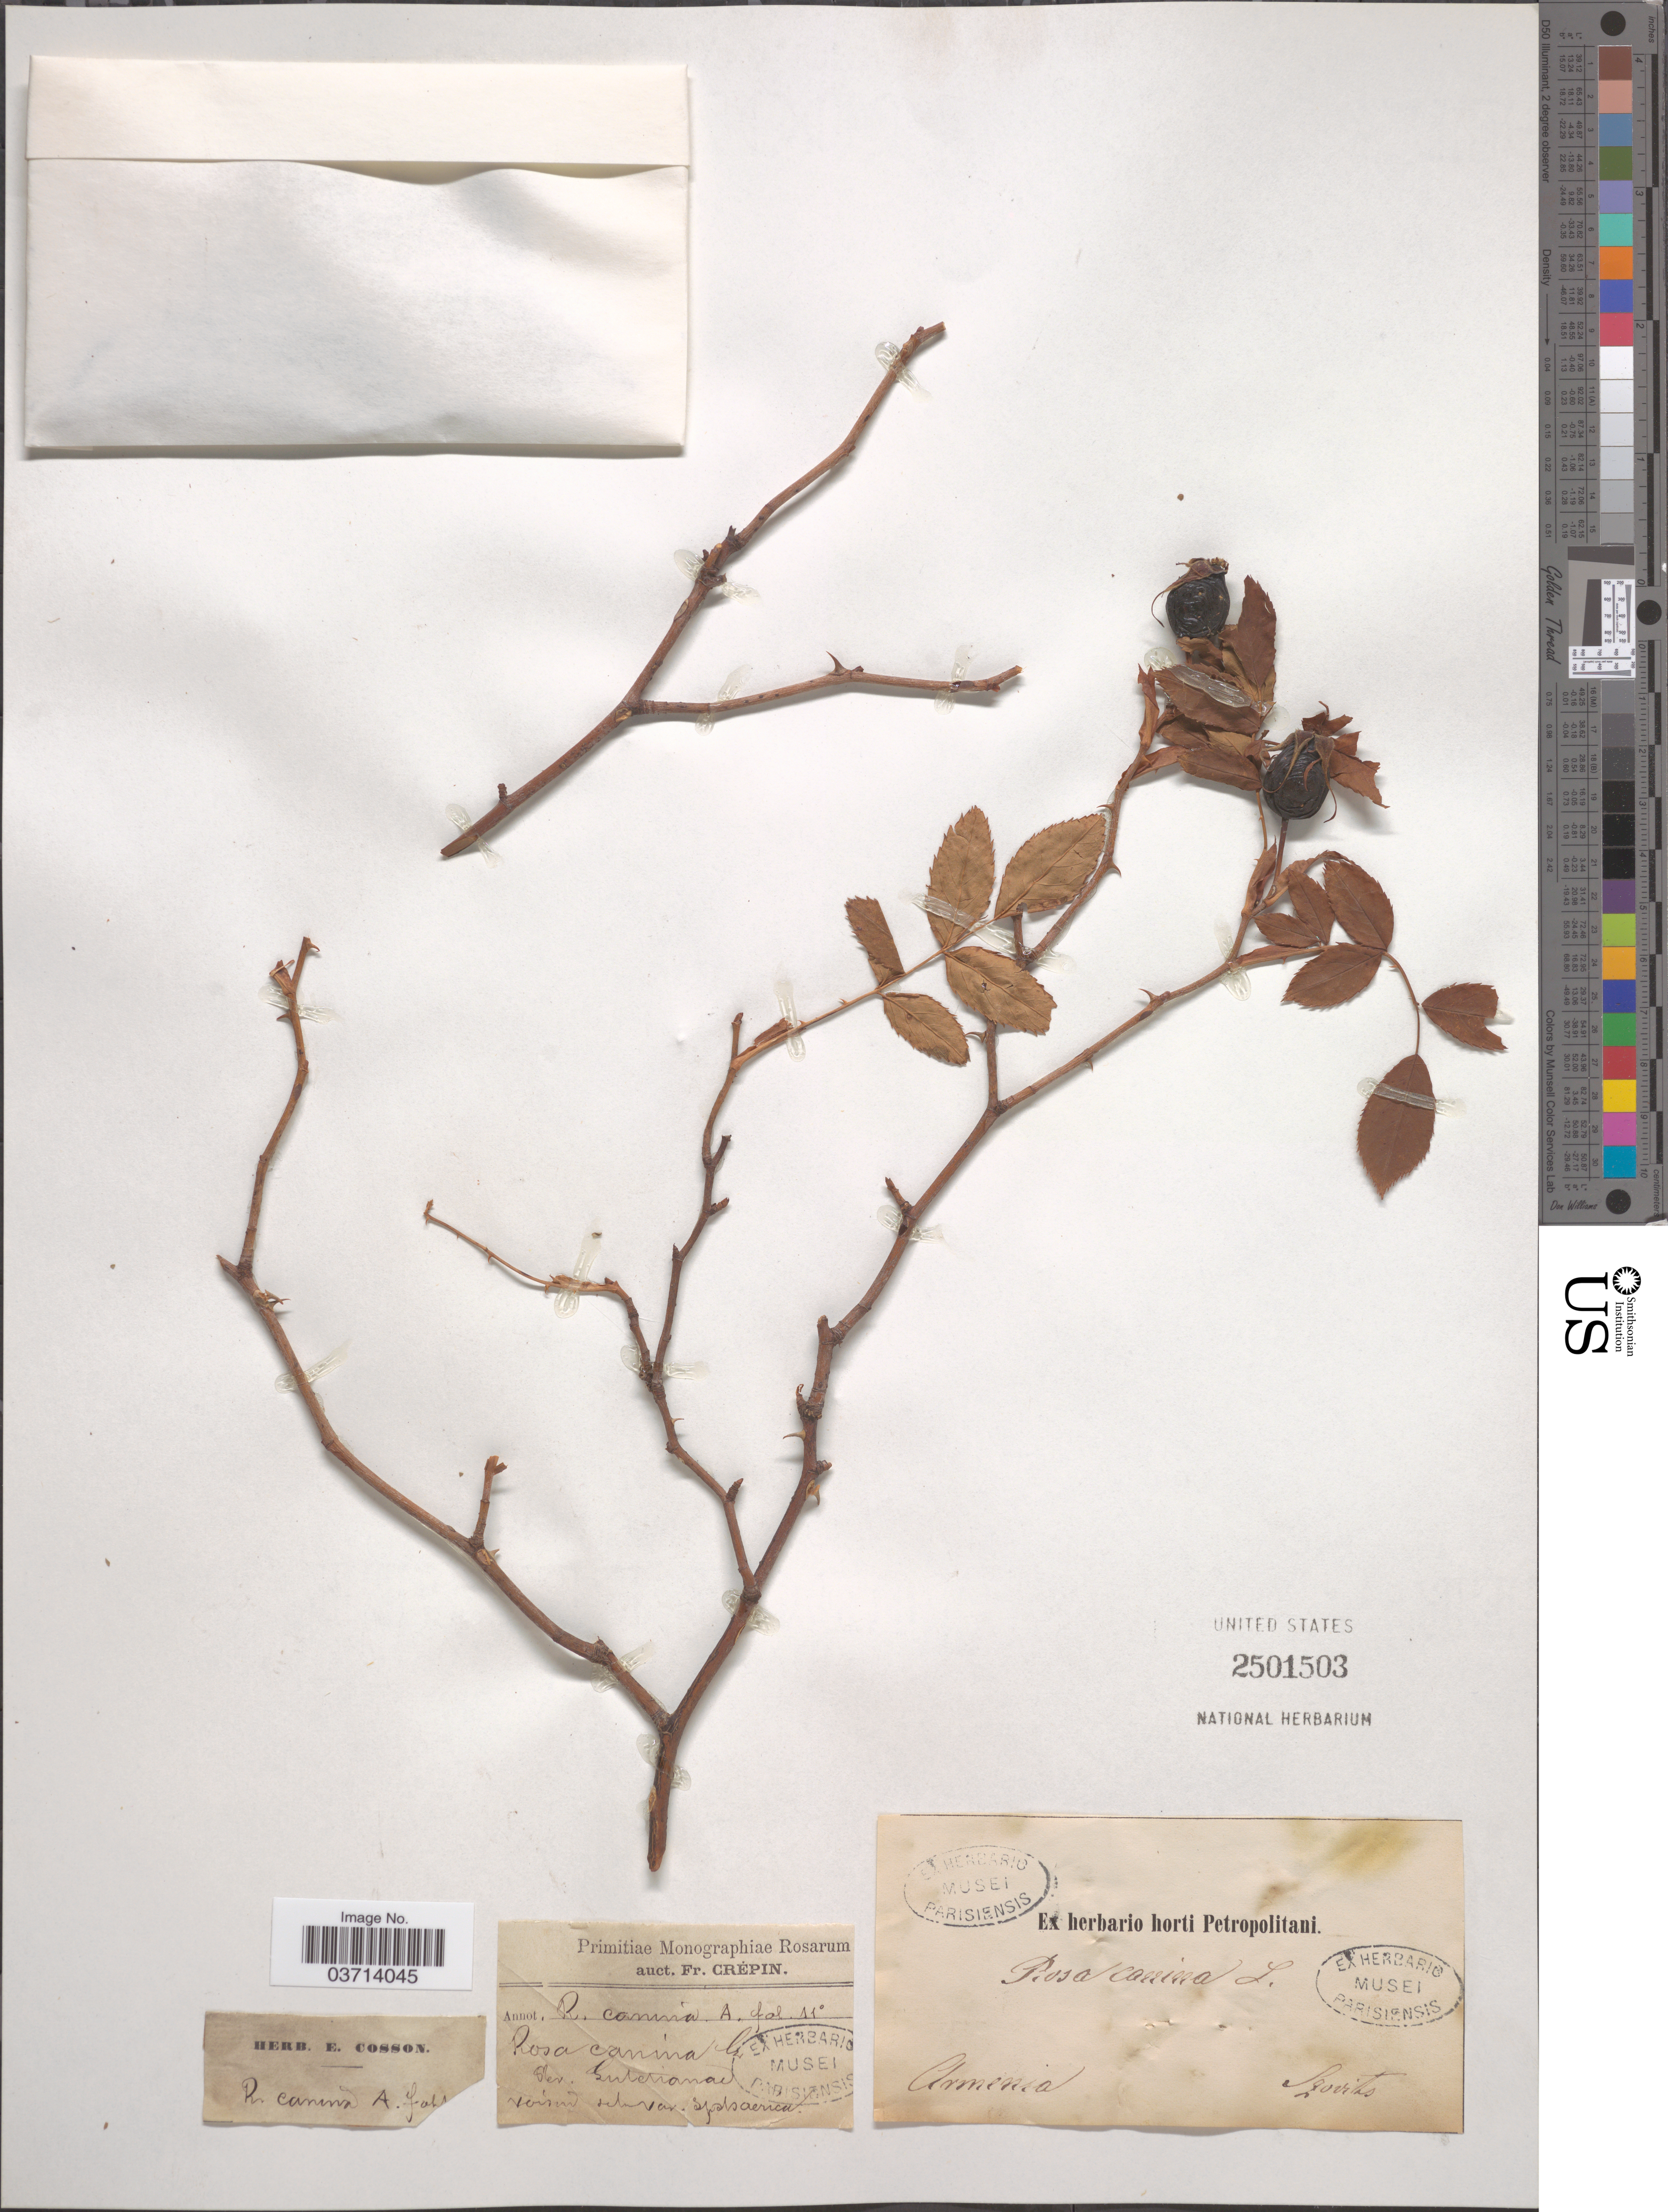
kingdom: Plantae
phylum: Tracheophyta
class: Magnoliopsida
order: Rosales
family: Rosaceae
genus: Rosa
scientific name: Rosa canina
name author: L.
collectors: Szovits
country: Armenia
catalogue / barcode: US 2501503